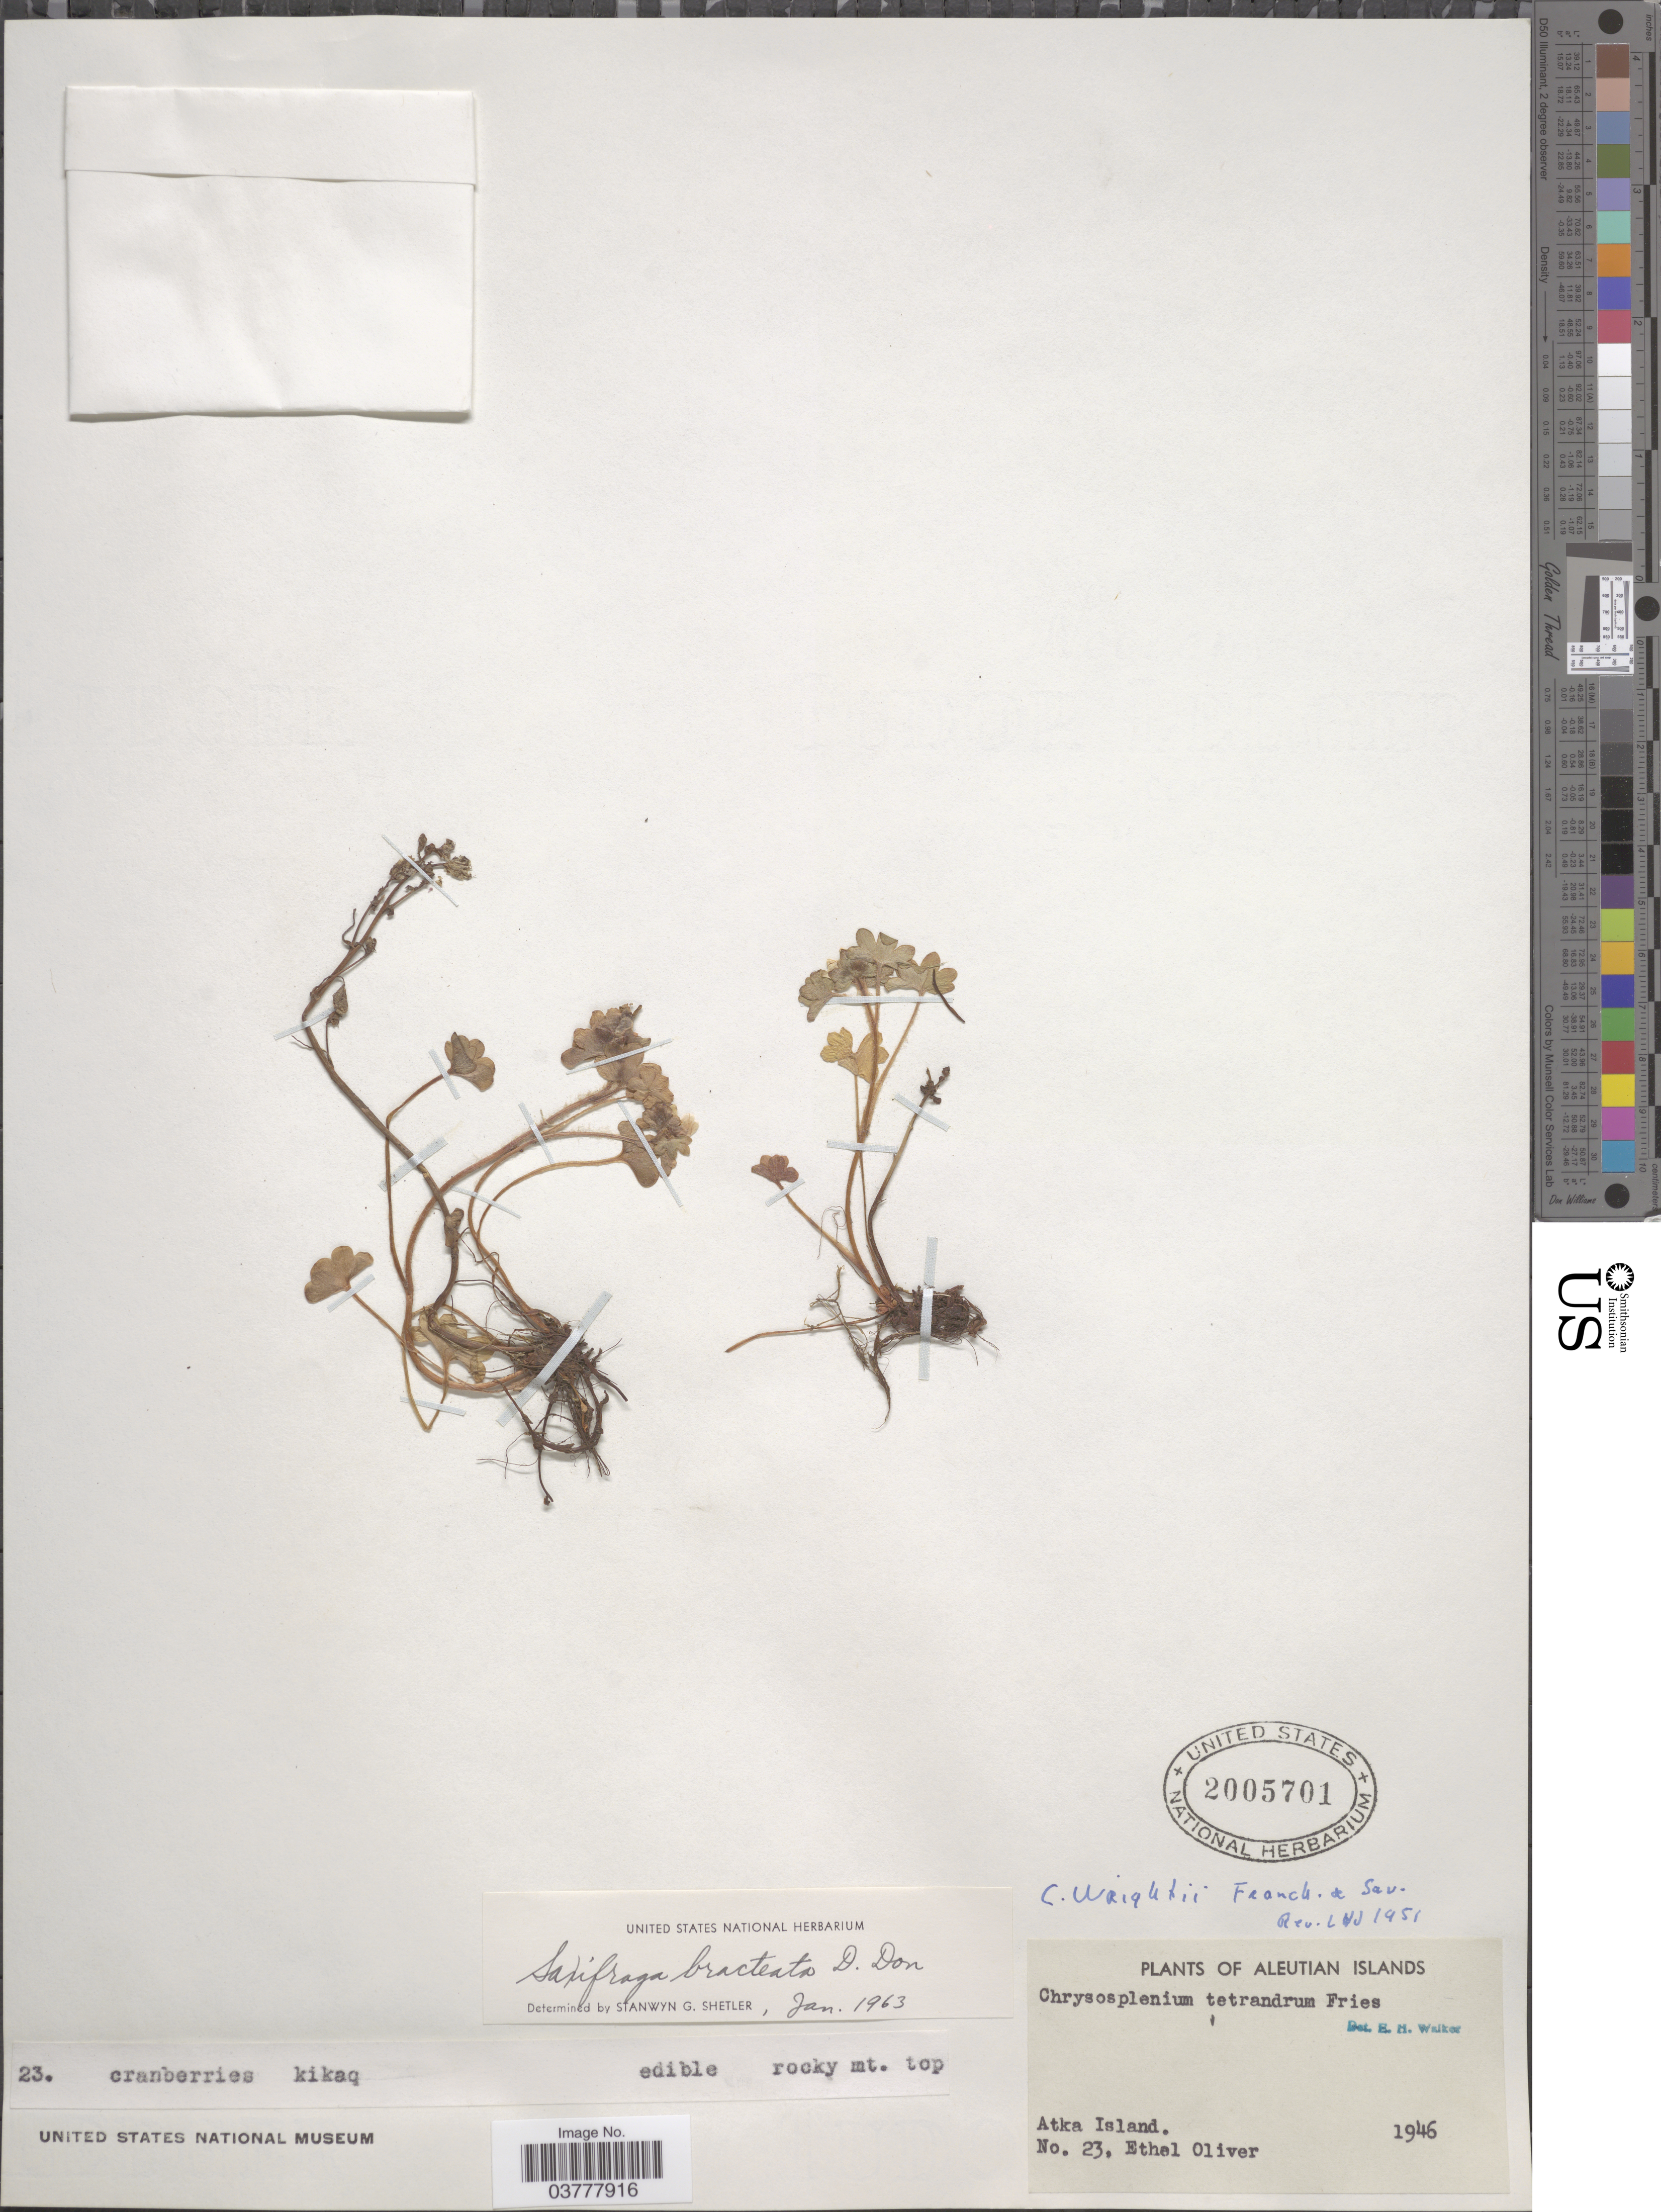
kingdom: Plantae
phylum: Tracheophyta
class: Magnoliopsida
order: Saxifragales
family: Saxifragaceae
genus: Saxifraga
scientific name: Saxifraga bracteata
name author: D. Don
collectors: E. Oliver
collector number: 23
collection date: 1946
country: United States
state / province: Alaska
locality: Aleutian Islands. Atka Island.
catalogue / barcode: US 2005701